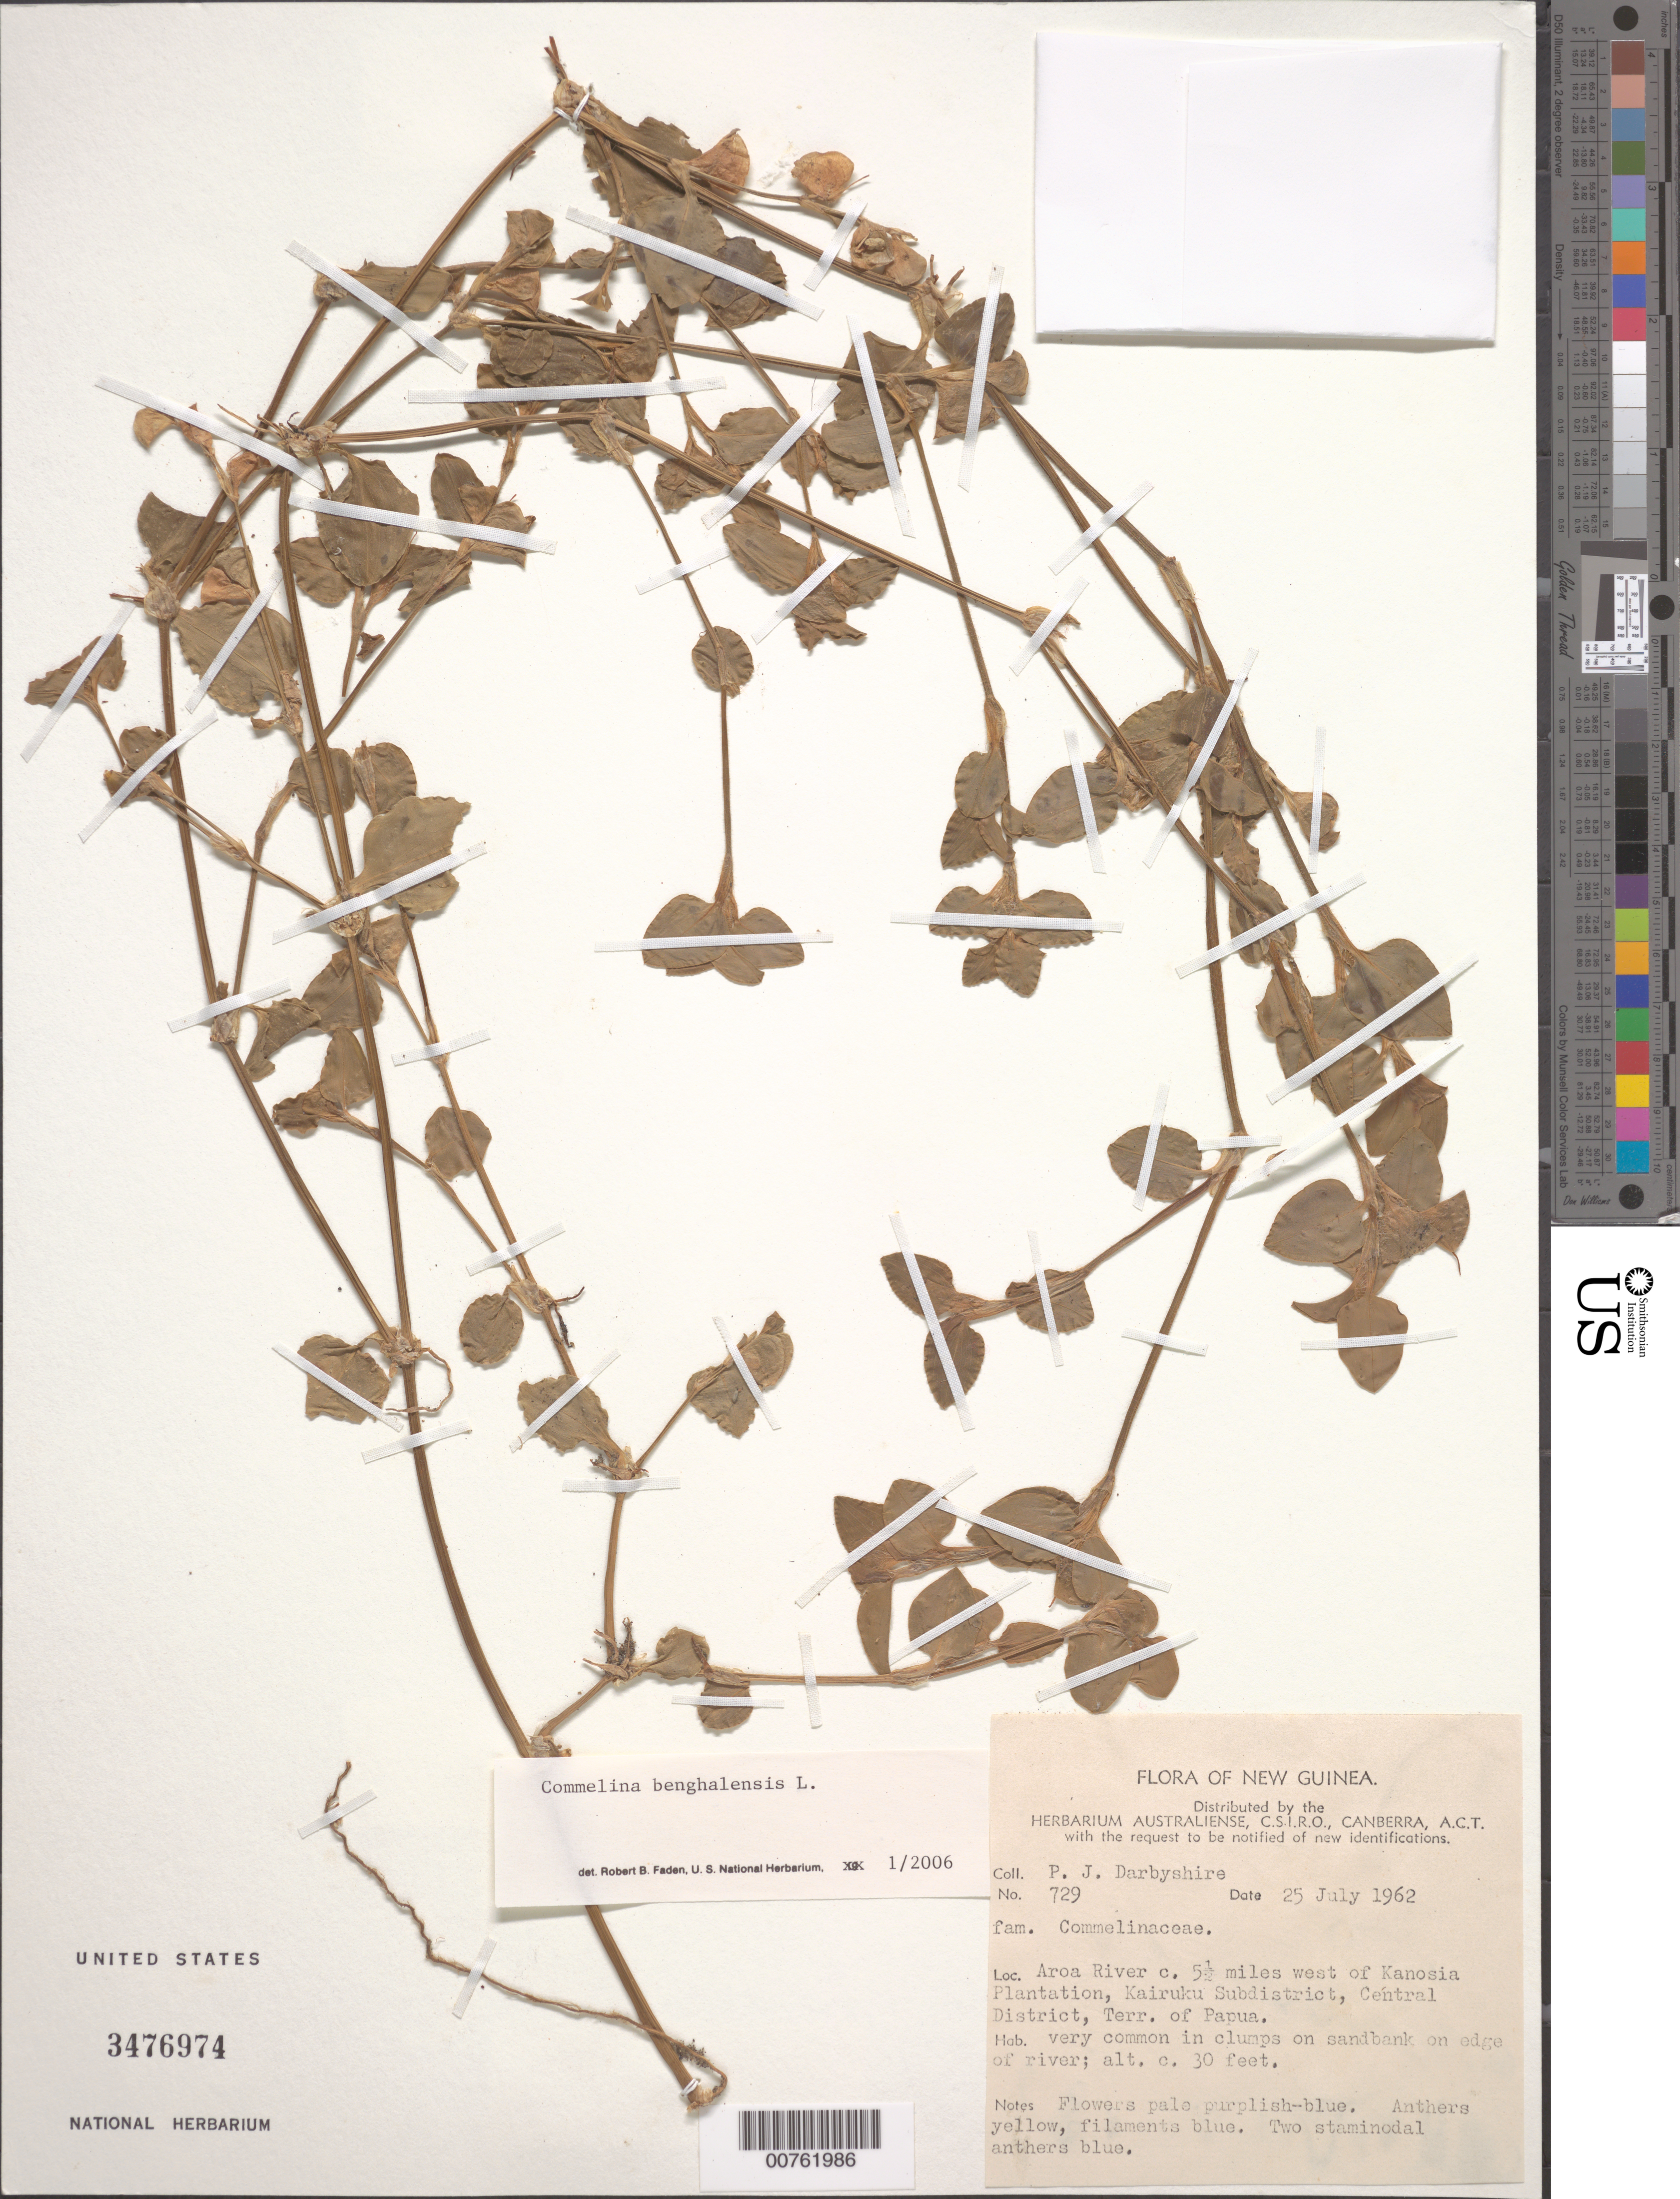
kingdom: Plantae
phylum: Tracheophyta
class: Liliopsida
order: Commelinales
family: Commelinaceae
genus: Commelina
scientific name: Commelina benghalensis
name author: L.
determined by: Faden, Robert B., (US), Smithsonian Institution - National Museum of Natural History (UNITED STATES)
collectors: P. Darbyshire et al.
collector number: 729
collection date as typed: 25 Jul 1962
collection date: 1962-07-25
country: Papua New Guinea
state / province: Papua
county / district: Central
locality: Kairuku, Aroa River c. 5.5 miles west of Kanosia Plantation.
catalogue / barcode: US 3476974